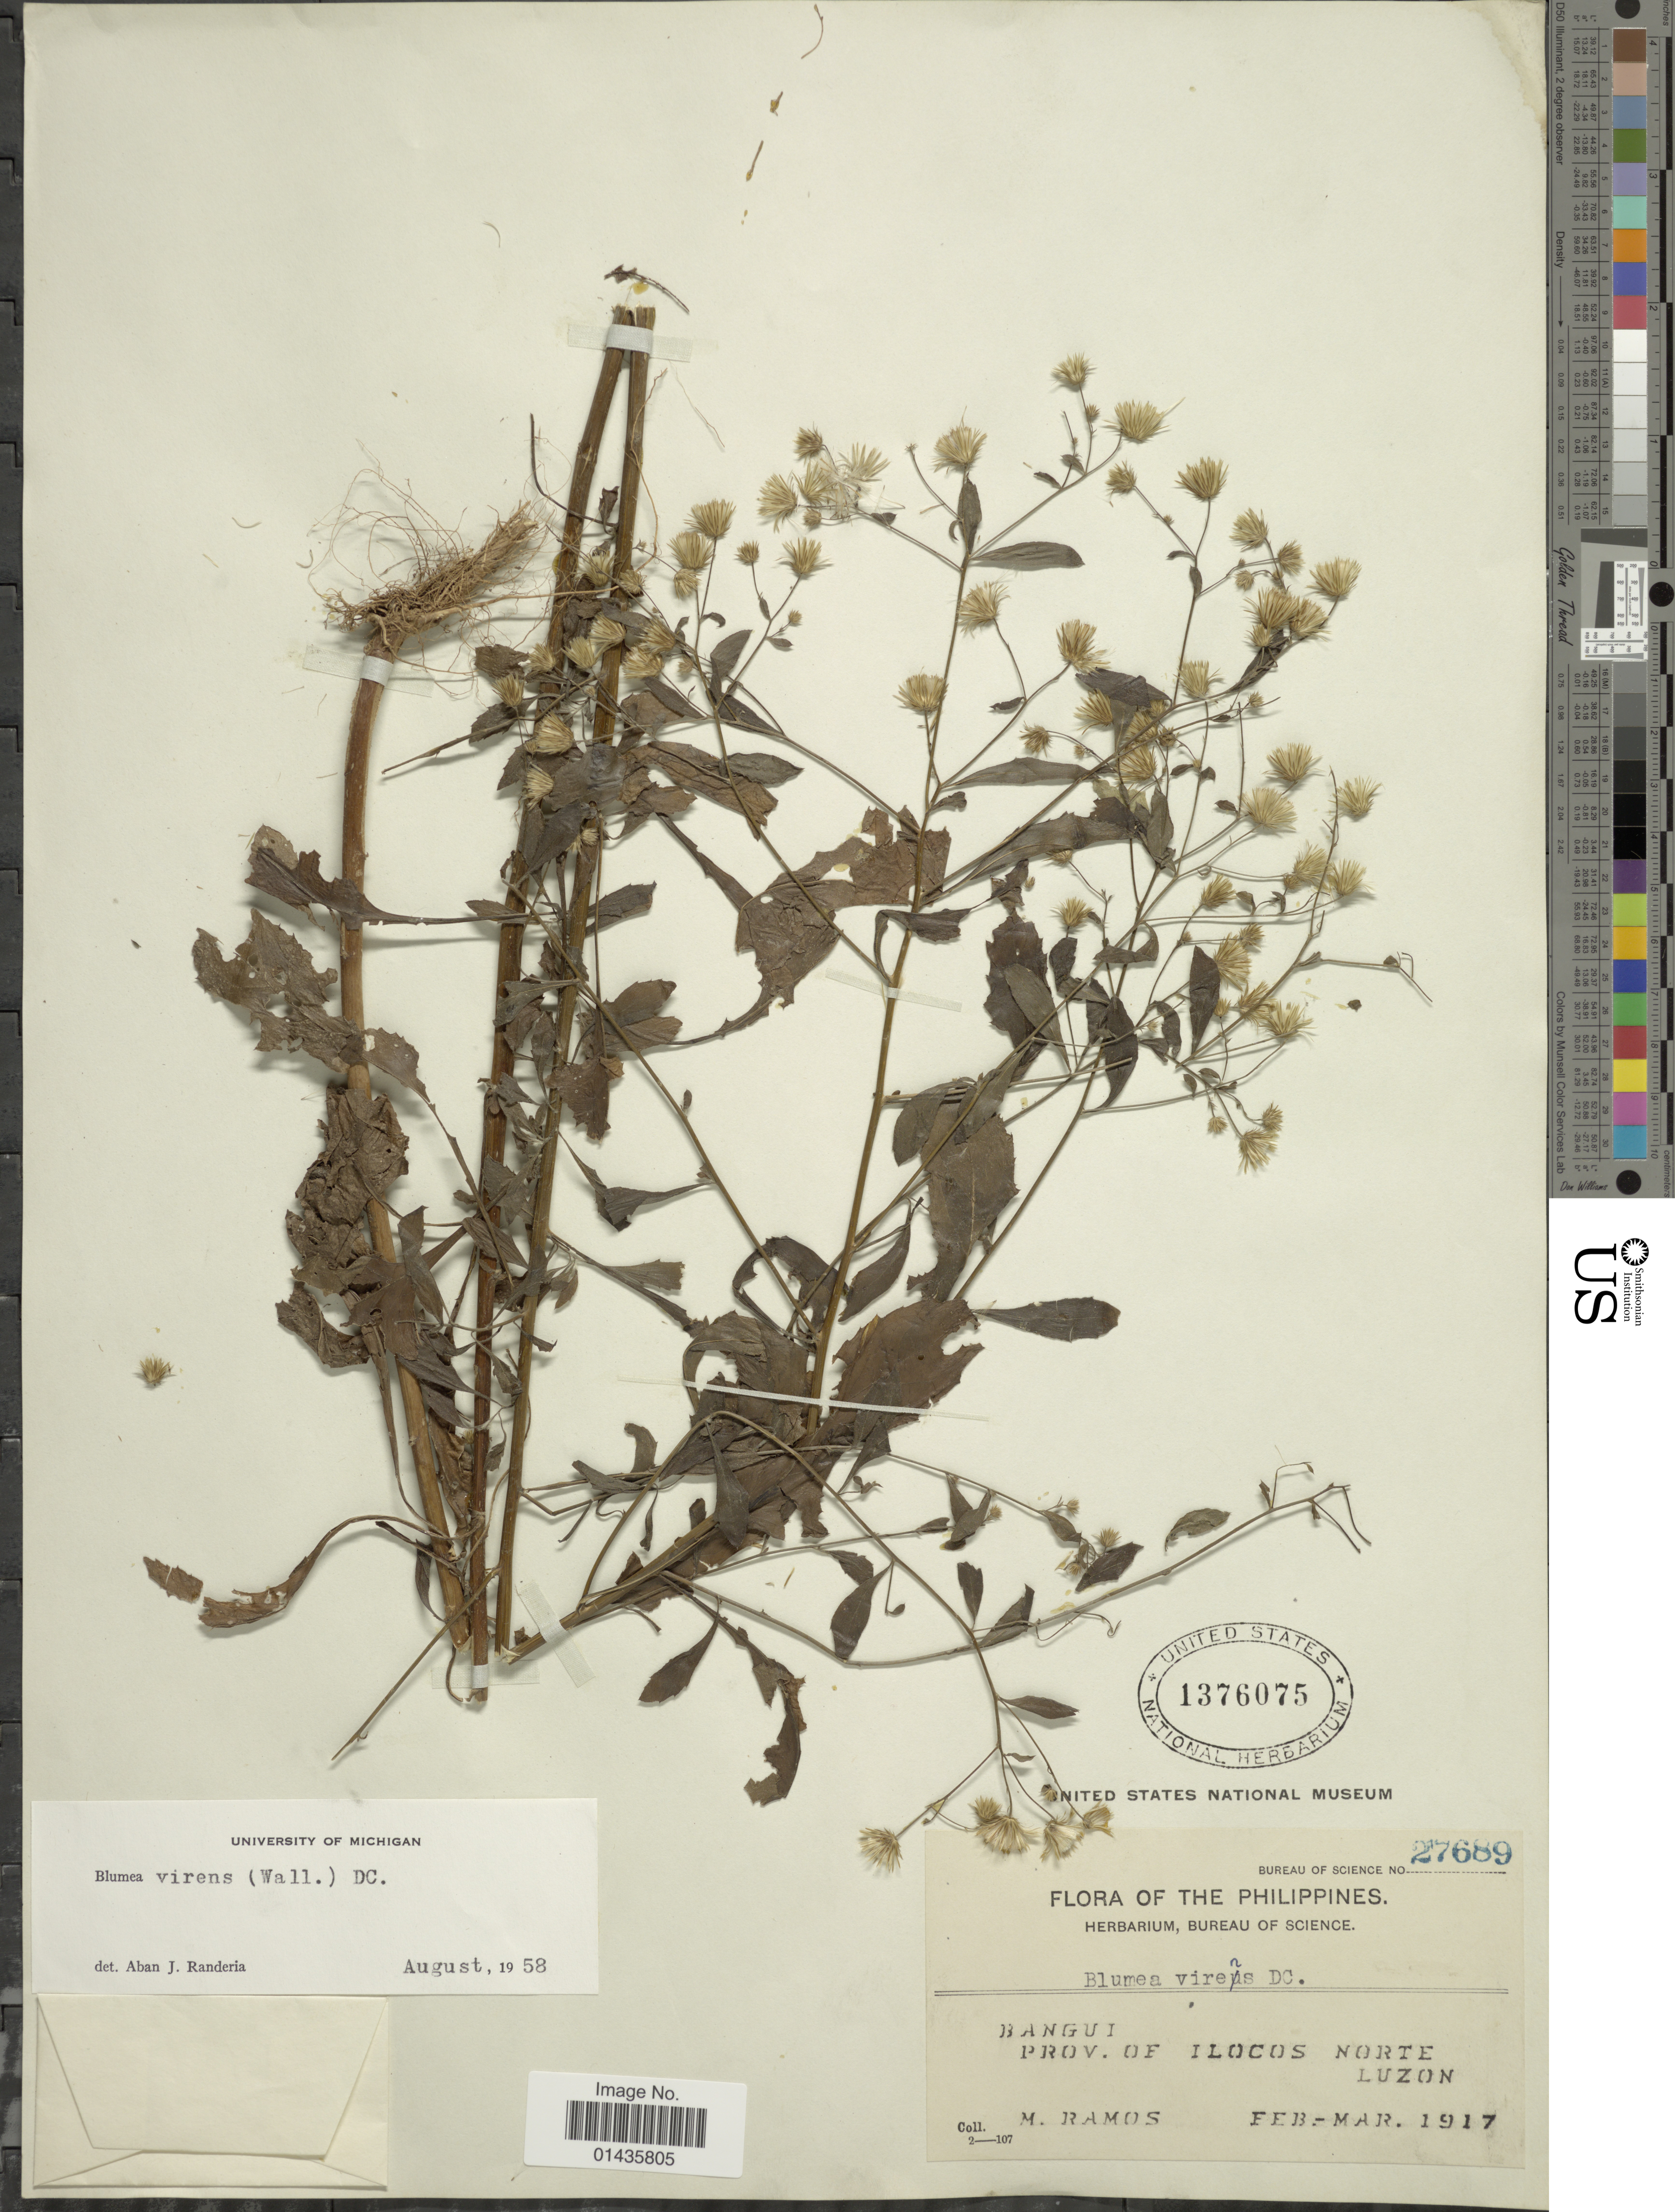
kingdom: Plantae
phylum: Tracheophyta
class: Magnoliopsida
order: Asterales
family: Asteraceae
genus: Blumea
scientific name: Blumea virens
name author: DC.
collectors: M. Ramos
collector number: Bureau of Science 27689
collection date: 1917-02/1917-03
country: Philippines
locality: Bangui, Prov. of Ilocos Norte, Luzon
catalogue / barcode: US 1376075